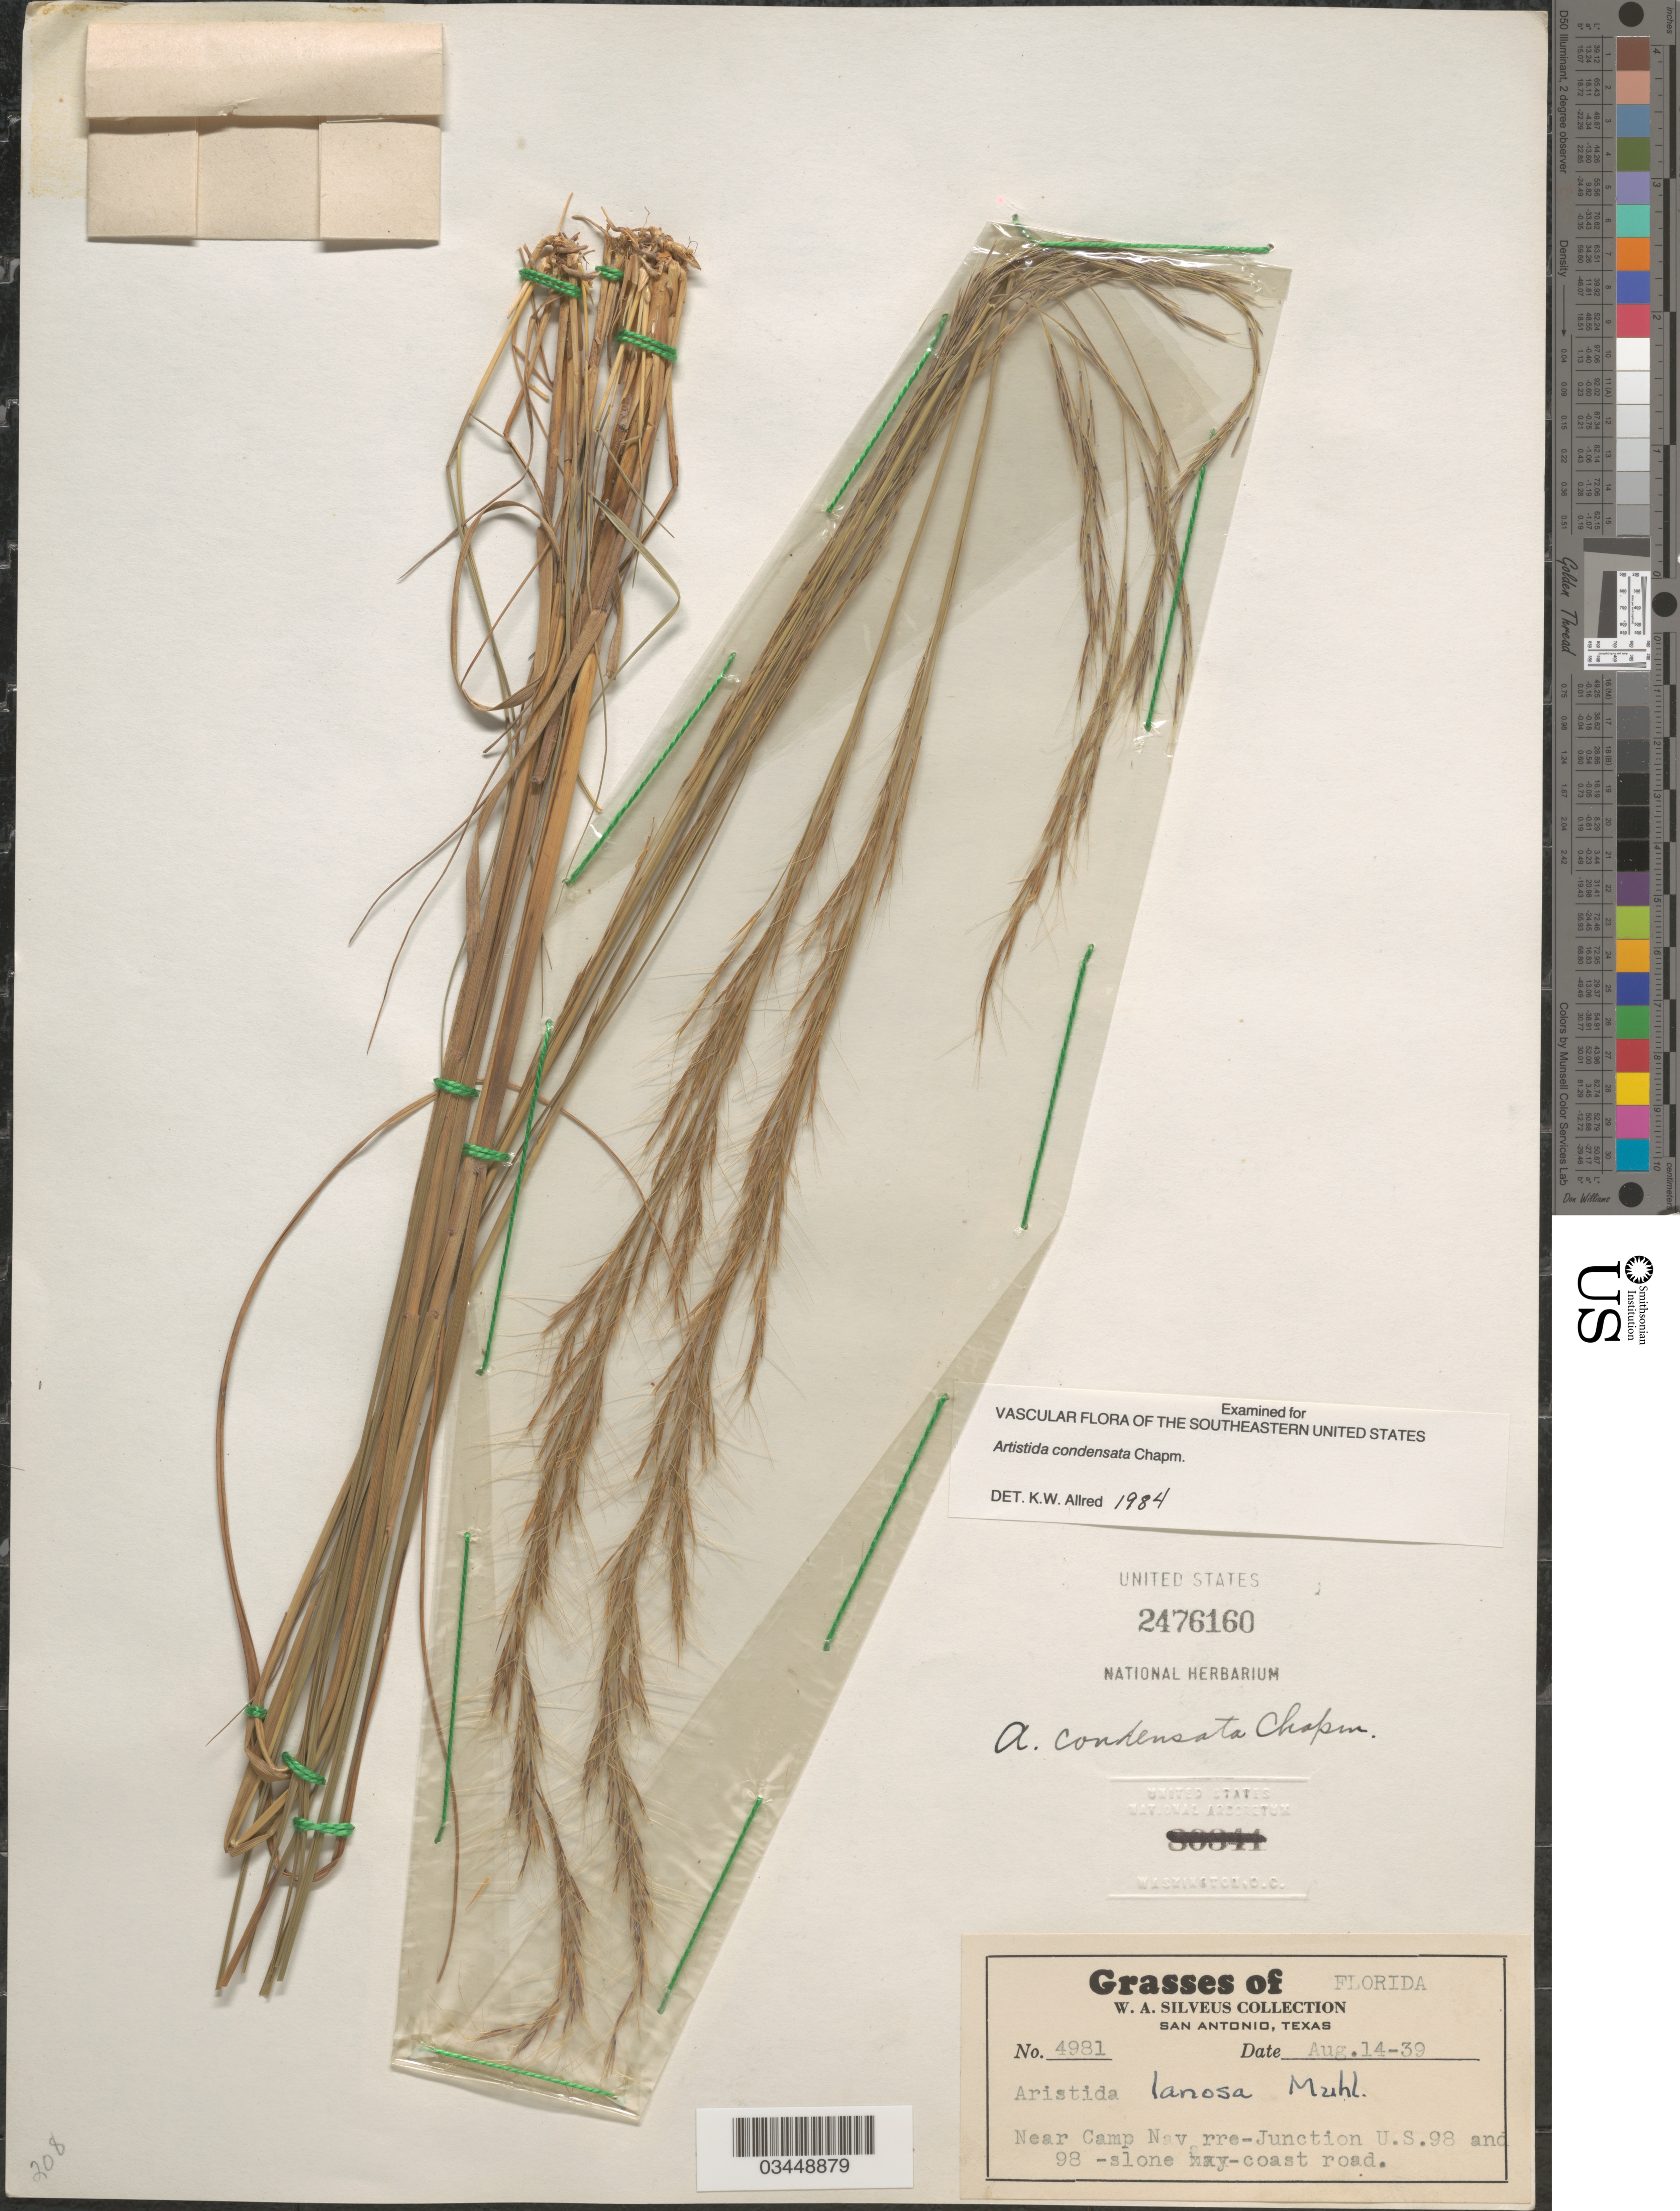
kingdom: Plantae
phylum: Tracheophyta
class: Liliopsida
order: Poales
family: Poaceae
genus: Aristida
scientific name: Aristida condensata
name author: Chapm.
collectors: W. Silveus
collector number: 4981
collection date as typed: Transcribed d/m/y: 14/8/39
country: United States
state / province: Florida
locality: Near Camp Navarre-Junction U.S. 98 and 98 - slone - coast road.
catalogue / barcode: US 2476160